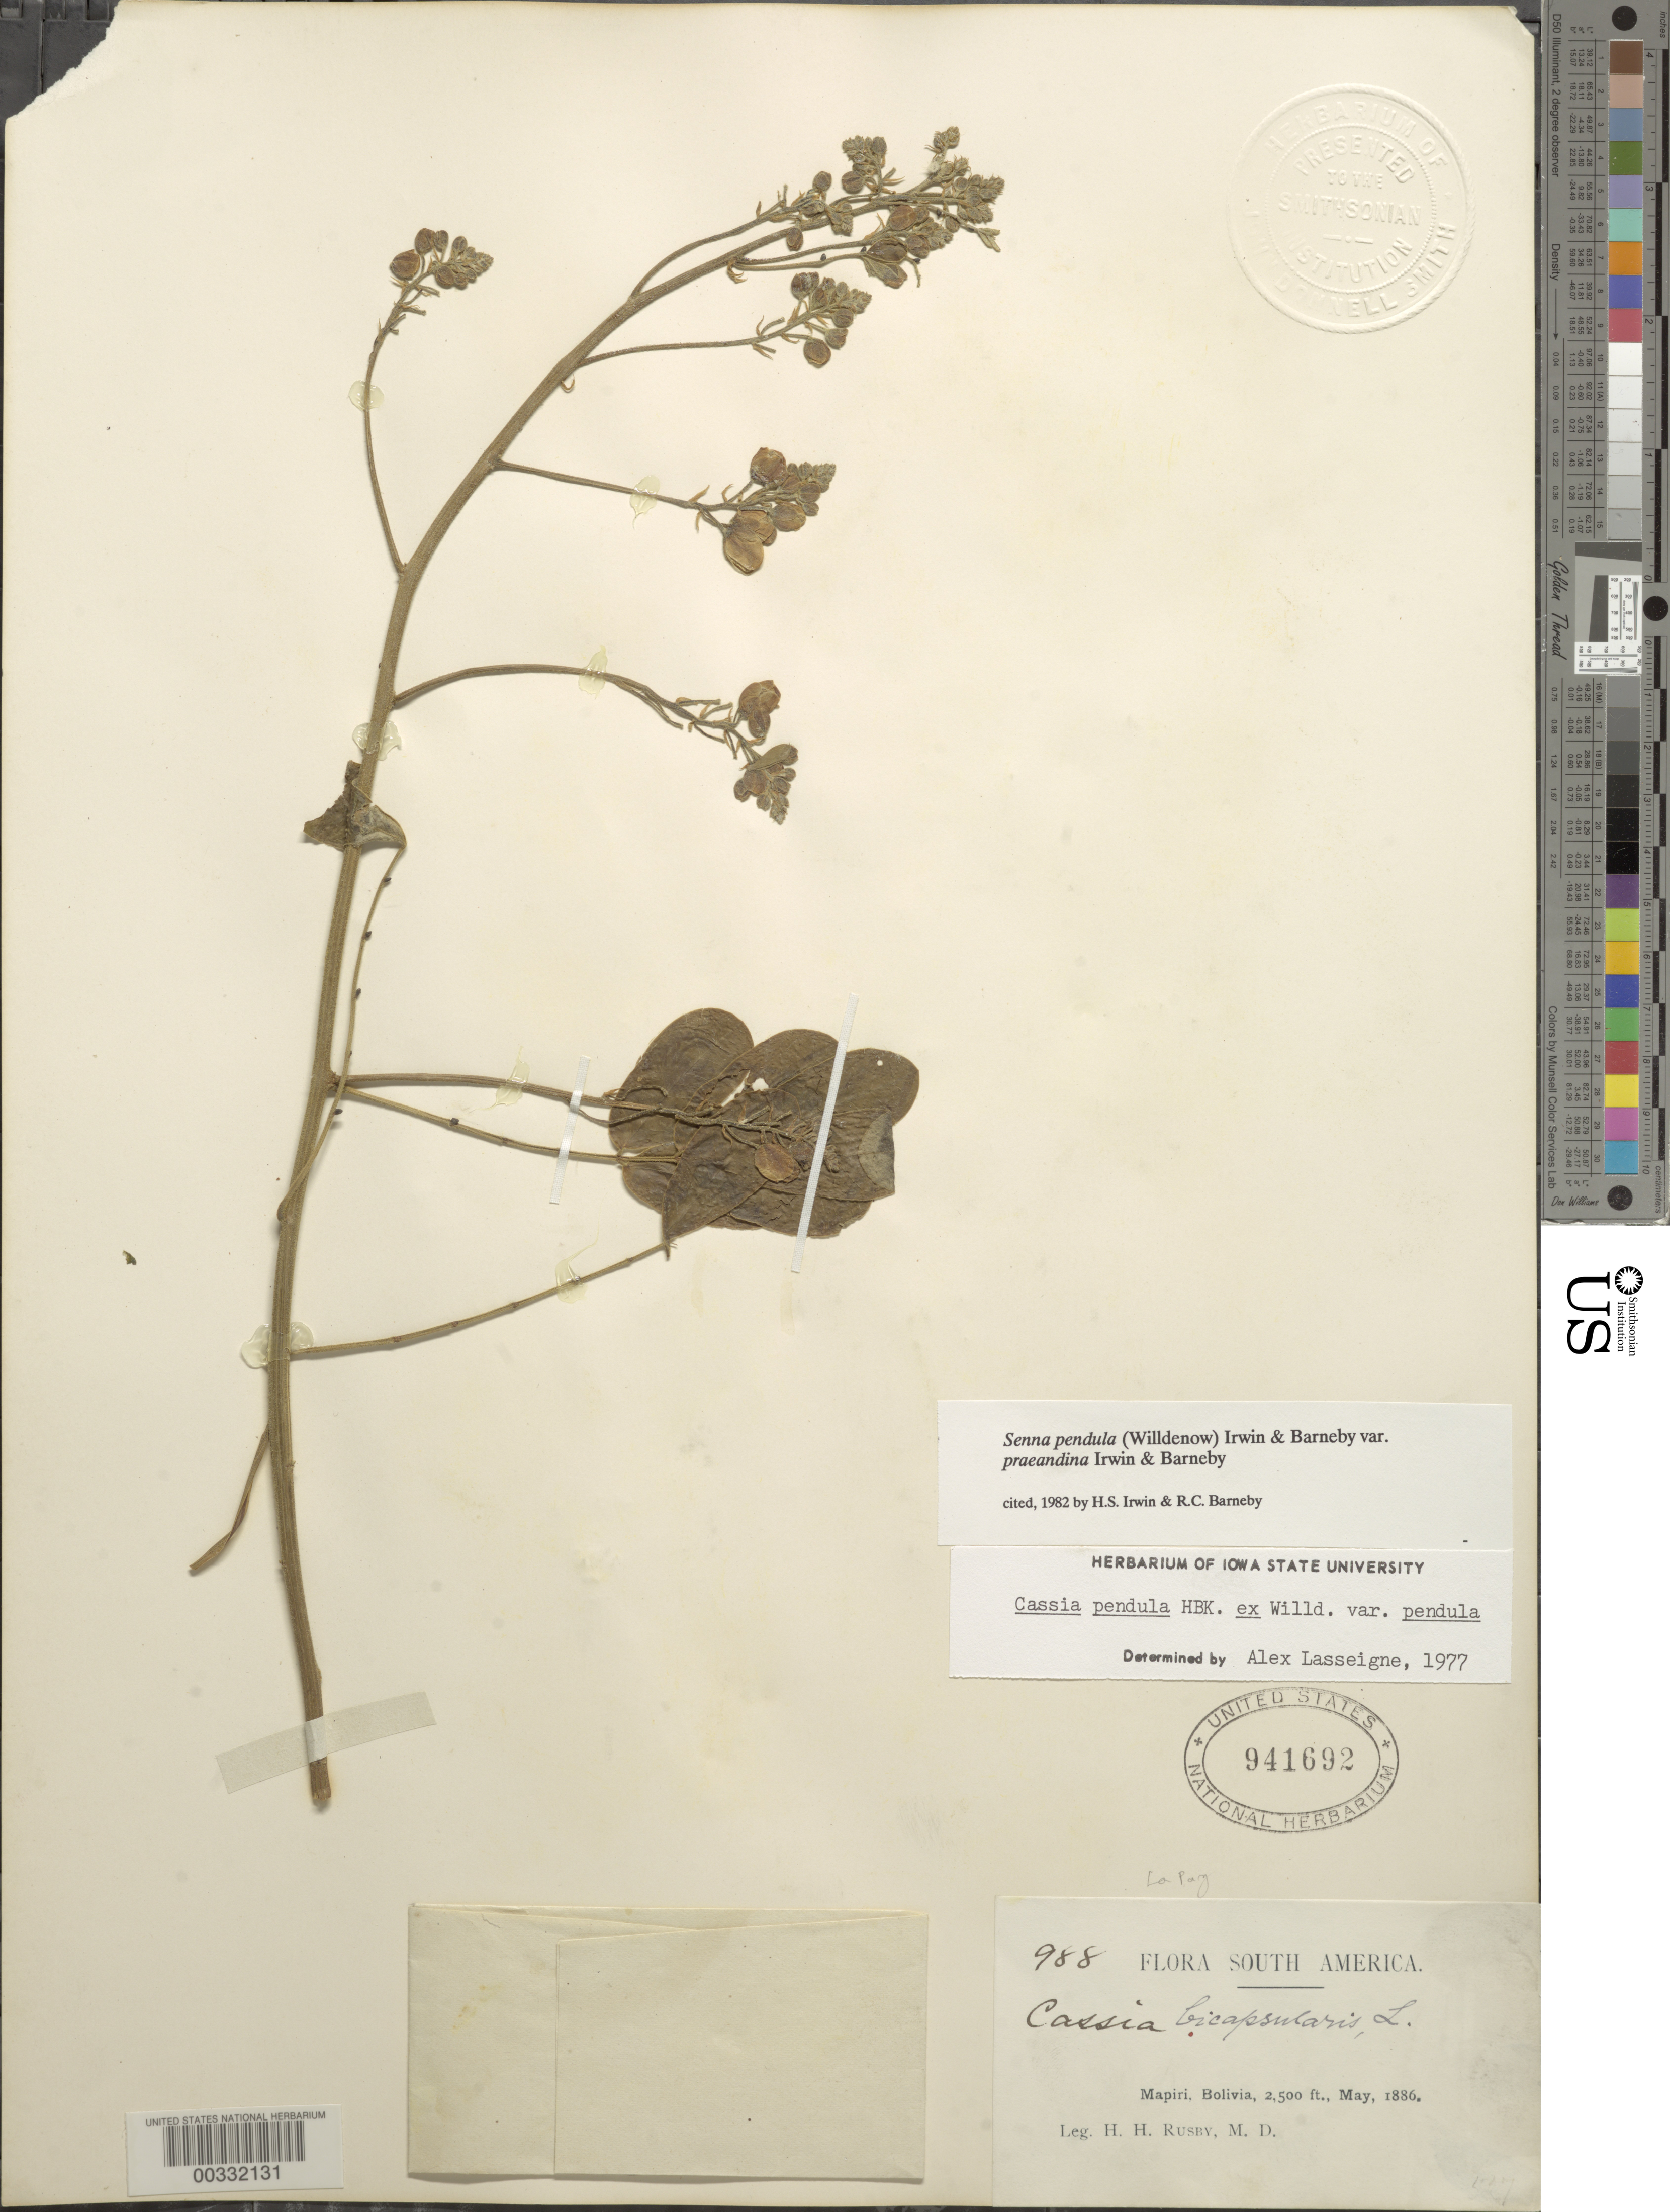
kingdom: Plantae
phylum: Tracheophyta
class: Magnoliopsida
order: Fabales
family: Fabaceae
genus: Senna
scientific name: Senna pendula var. praeandina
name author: H.S. Irwin & Barneby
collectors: H. H. Rusby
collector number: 988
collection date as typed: May, 1886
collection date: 1886-05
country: Bolivia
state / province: La Páz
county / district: Larecaja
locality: Mapiri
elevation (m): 762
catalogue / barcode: US 941692